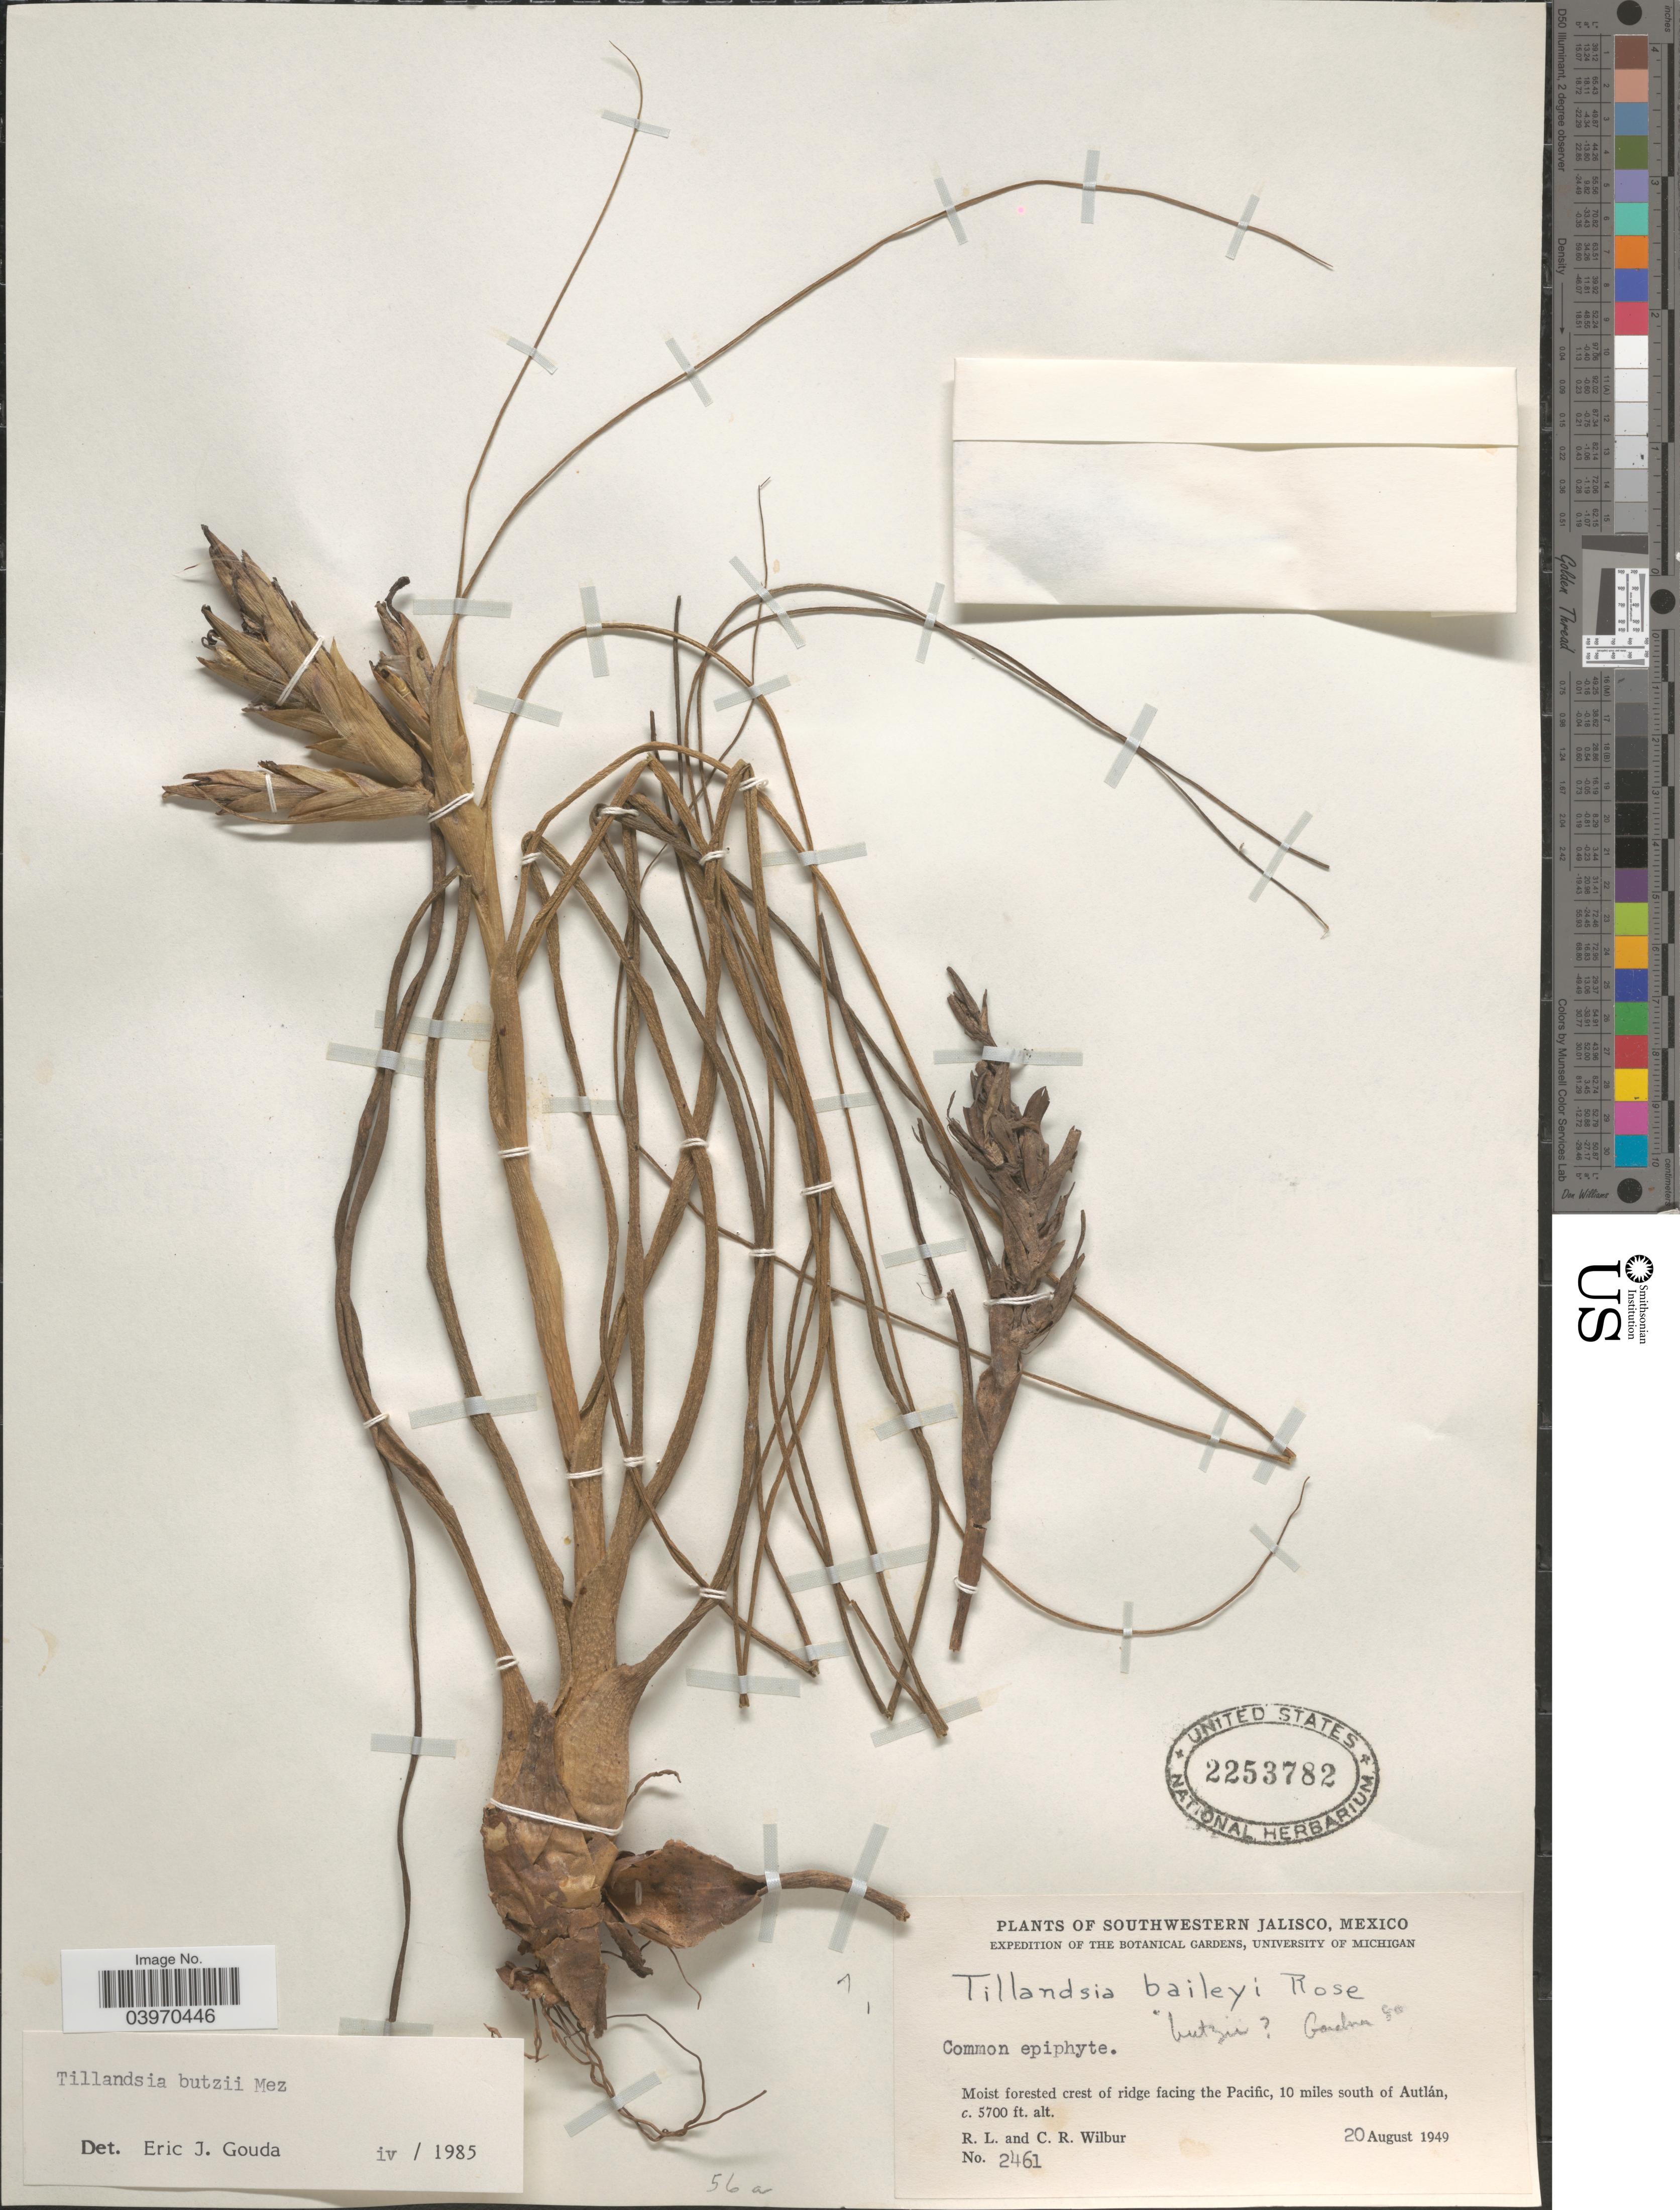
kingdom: Plantae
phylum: Tracheophyta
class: Liliopsida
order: Poales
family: Bromeliaceae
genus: Tillandsia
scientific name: Tillandsia butzii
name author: Mez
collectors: R. L. Wilbur & C. Wilbur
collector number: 2461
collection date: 1949-08-20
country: Mexico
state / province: Jalisco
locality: Southwestern Jalisco. Moist forested crest of ridge facing the Pacific, 10 miles south of Autlán.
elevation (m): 1737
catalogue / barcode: US 2253782